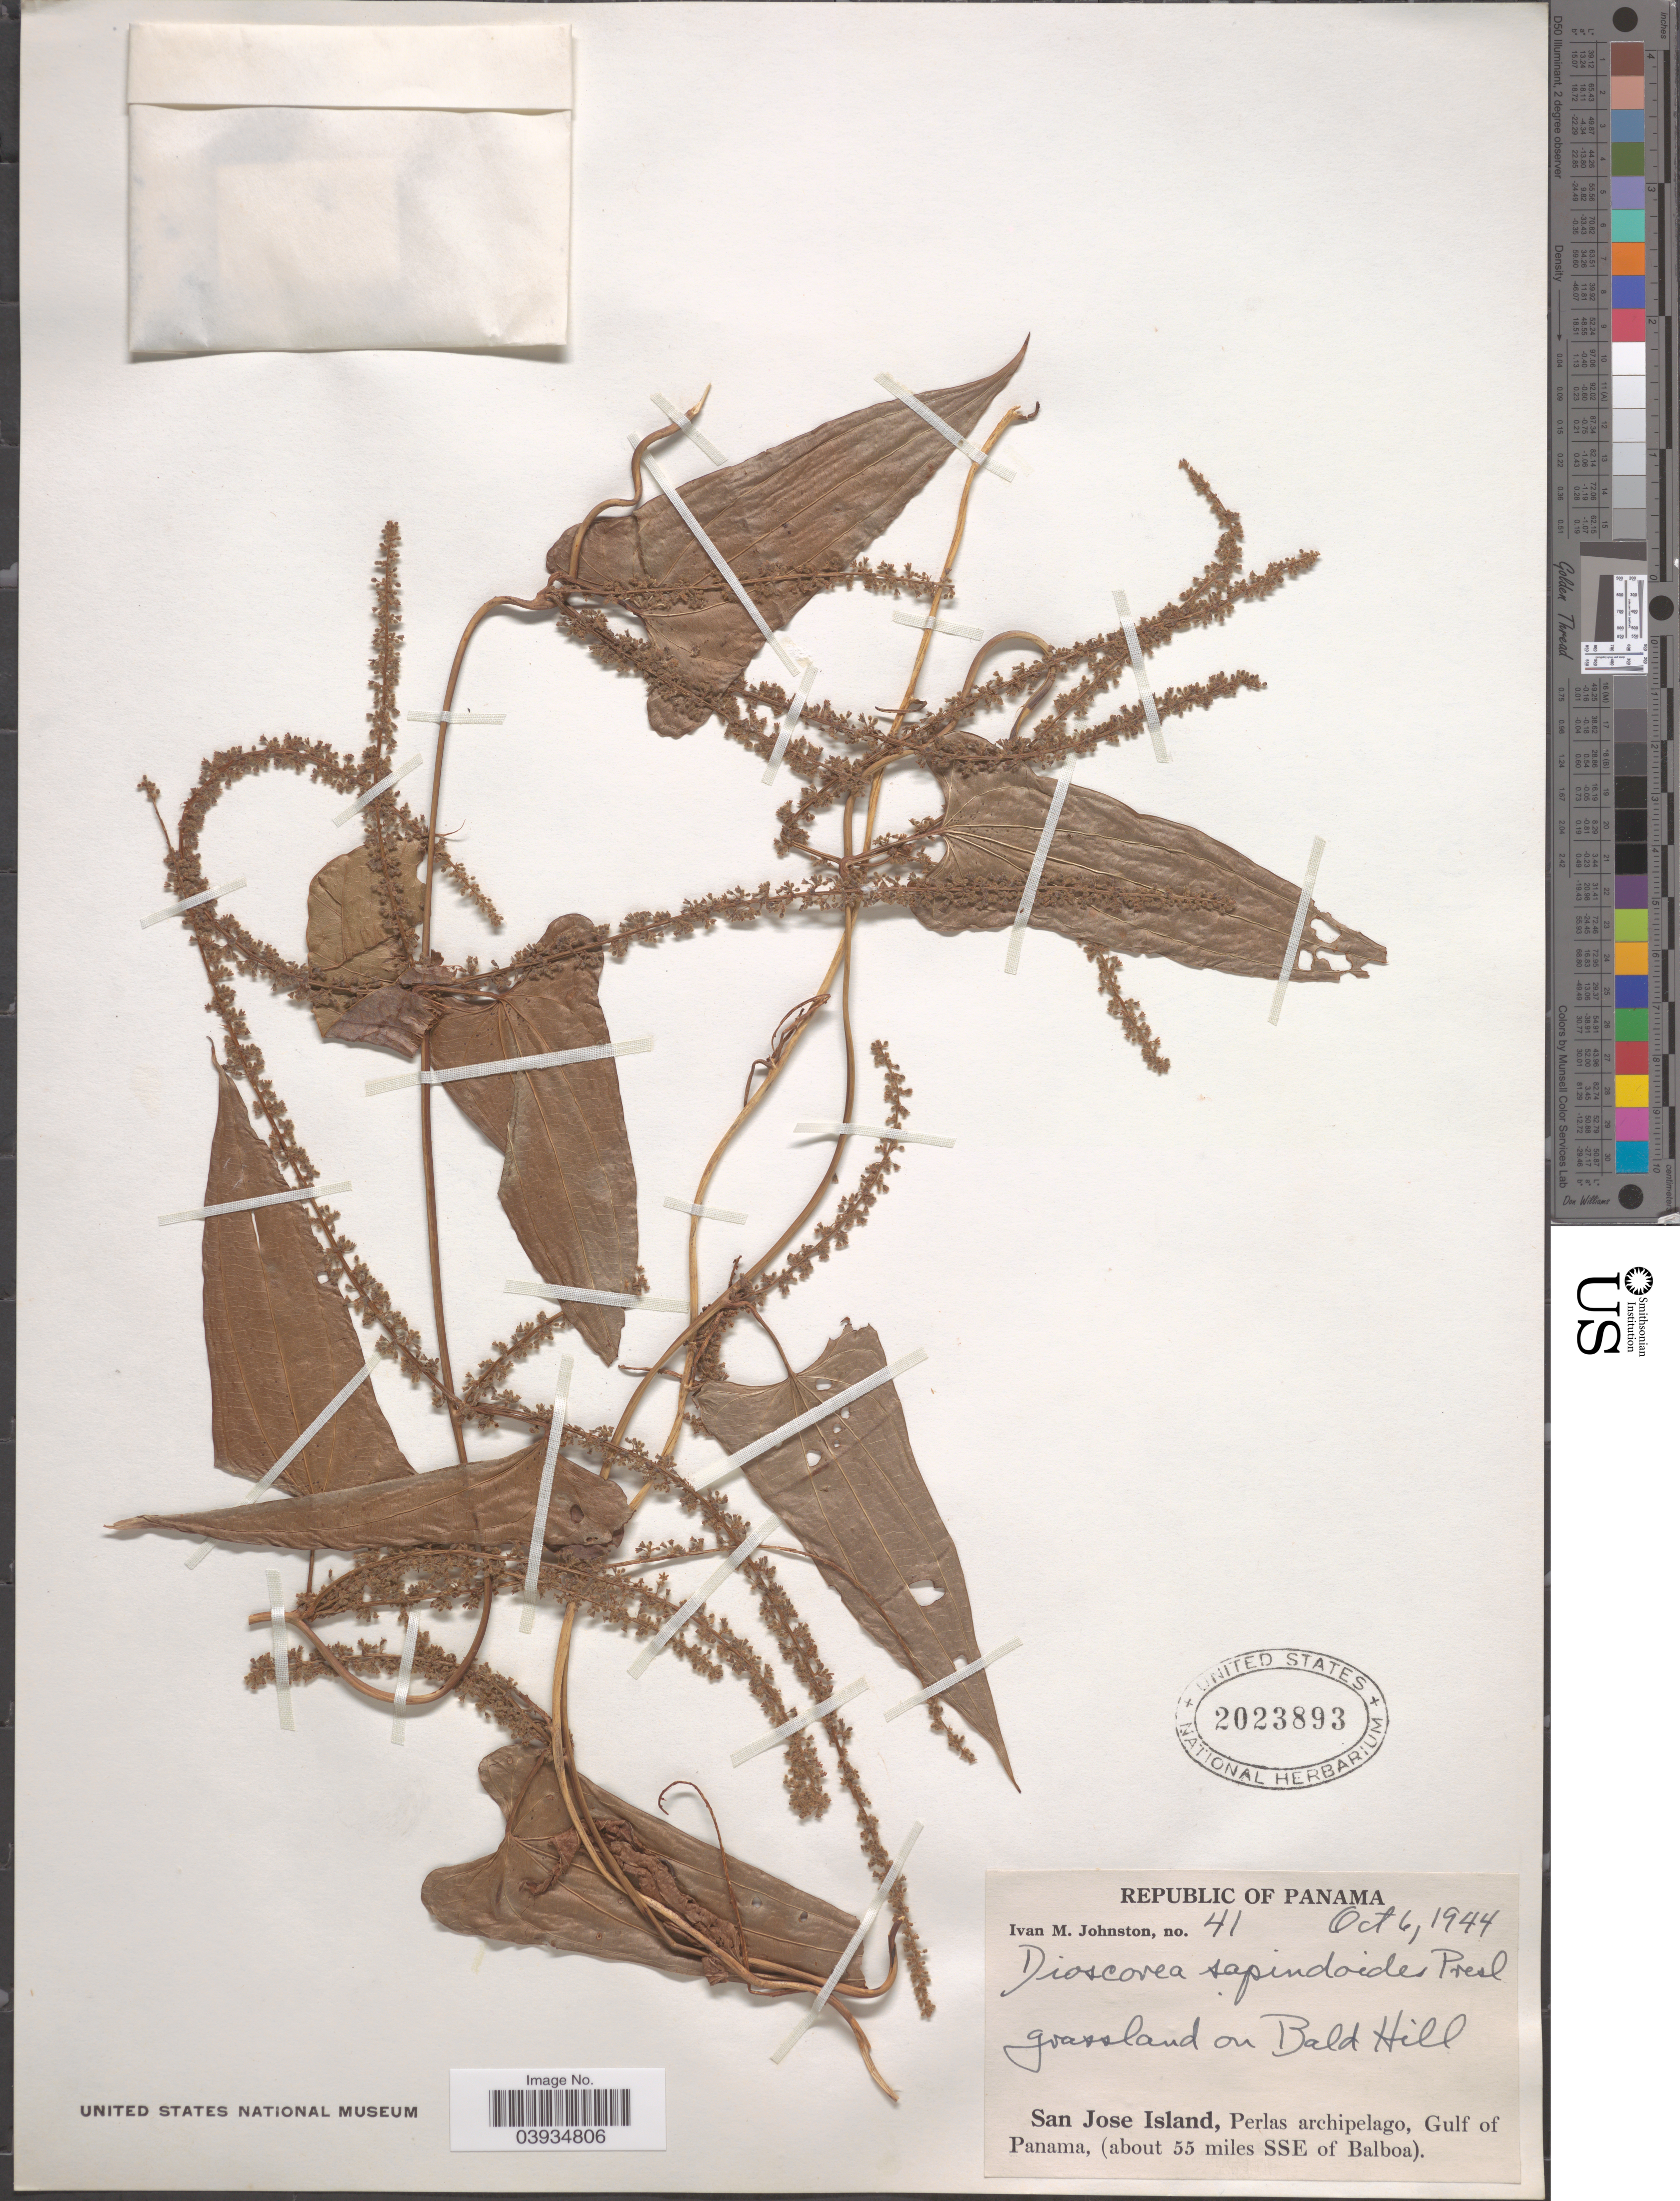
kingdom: Plantae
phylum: Tracheophyta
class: Liliopsida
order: Dioscoreales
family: Dioscoreaceae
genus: Dioscorea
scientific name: Dioscorea sanchez-colinii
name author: Matuda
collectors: I.M. Johnston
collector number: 41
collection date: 1944-10-06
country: Panama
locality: On Bald Hill. San Jose Island, Perlas archipelago, Gulf of Panama, (about 55 miles SSE of Balboa).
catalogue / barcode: US 2023893